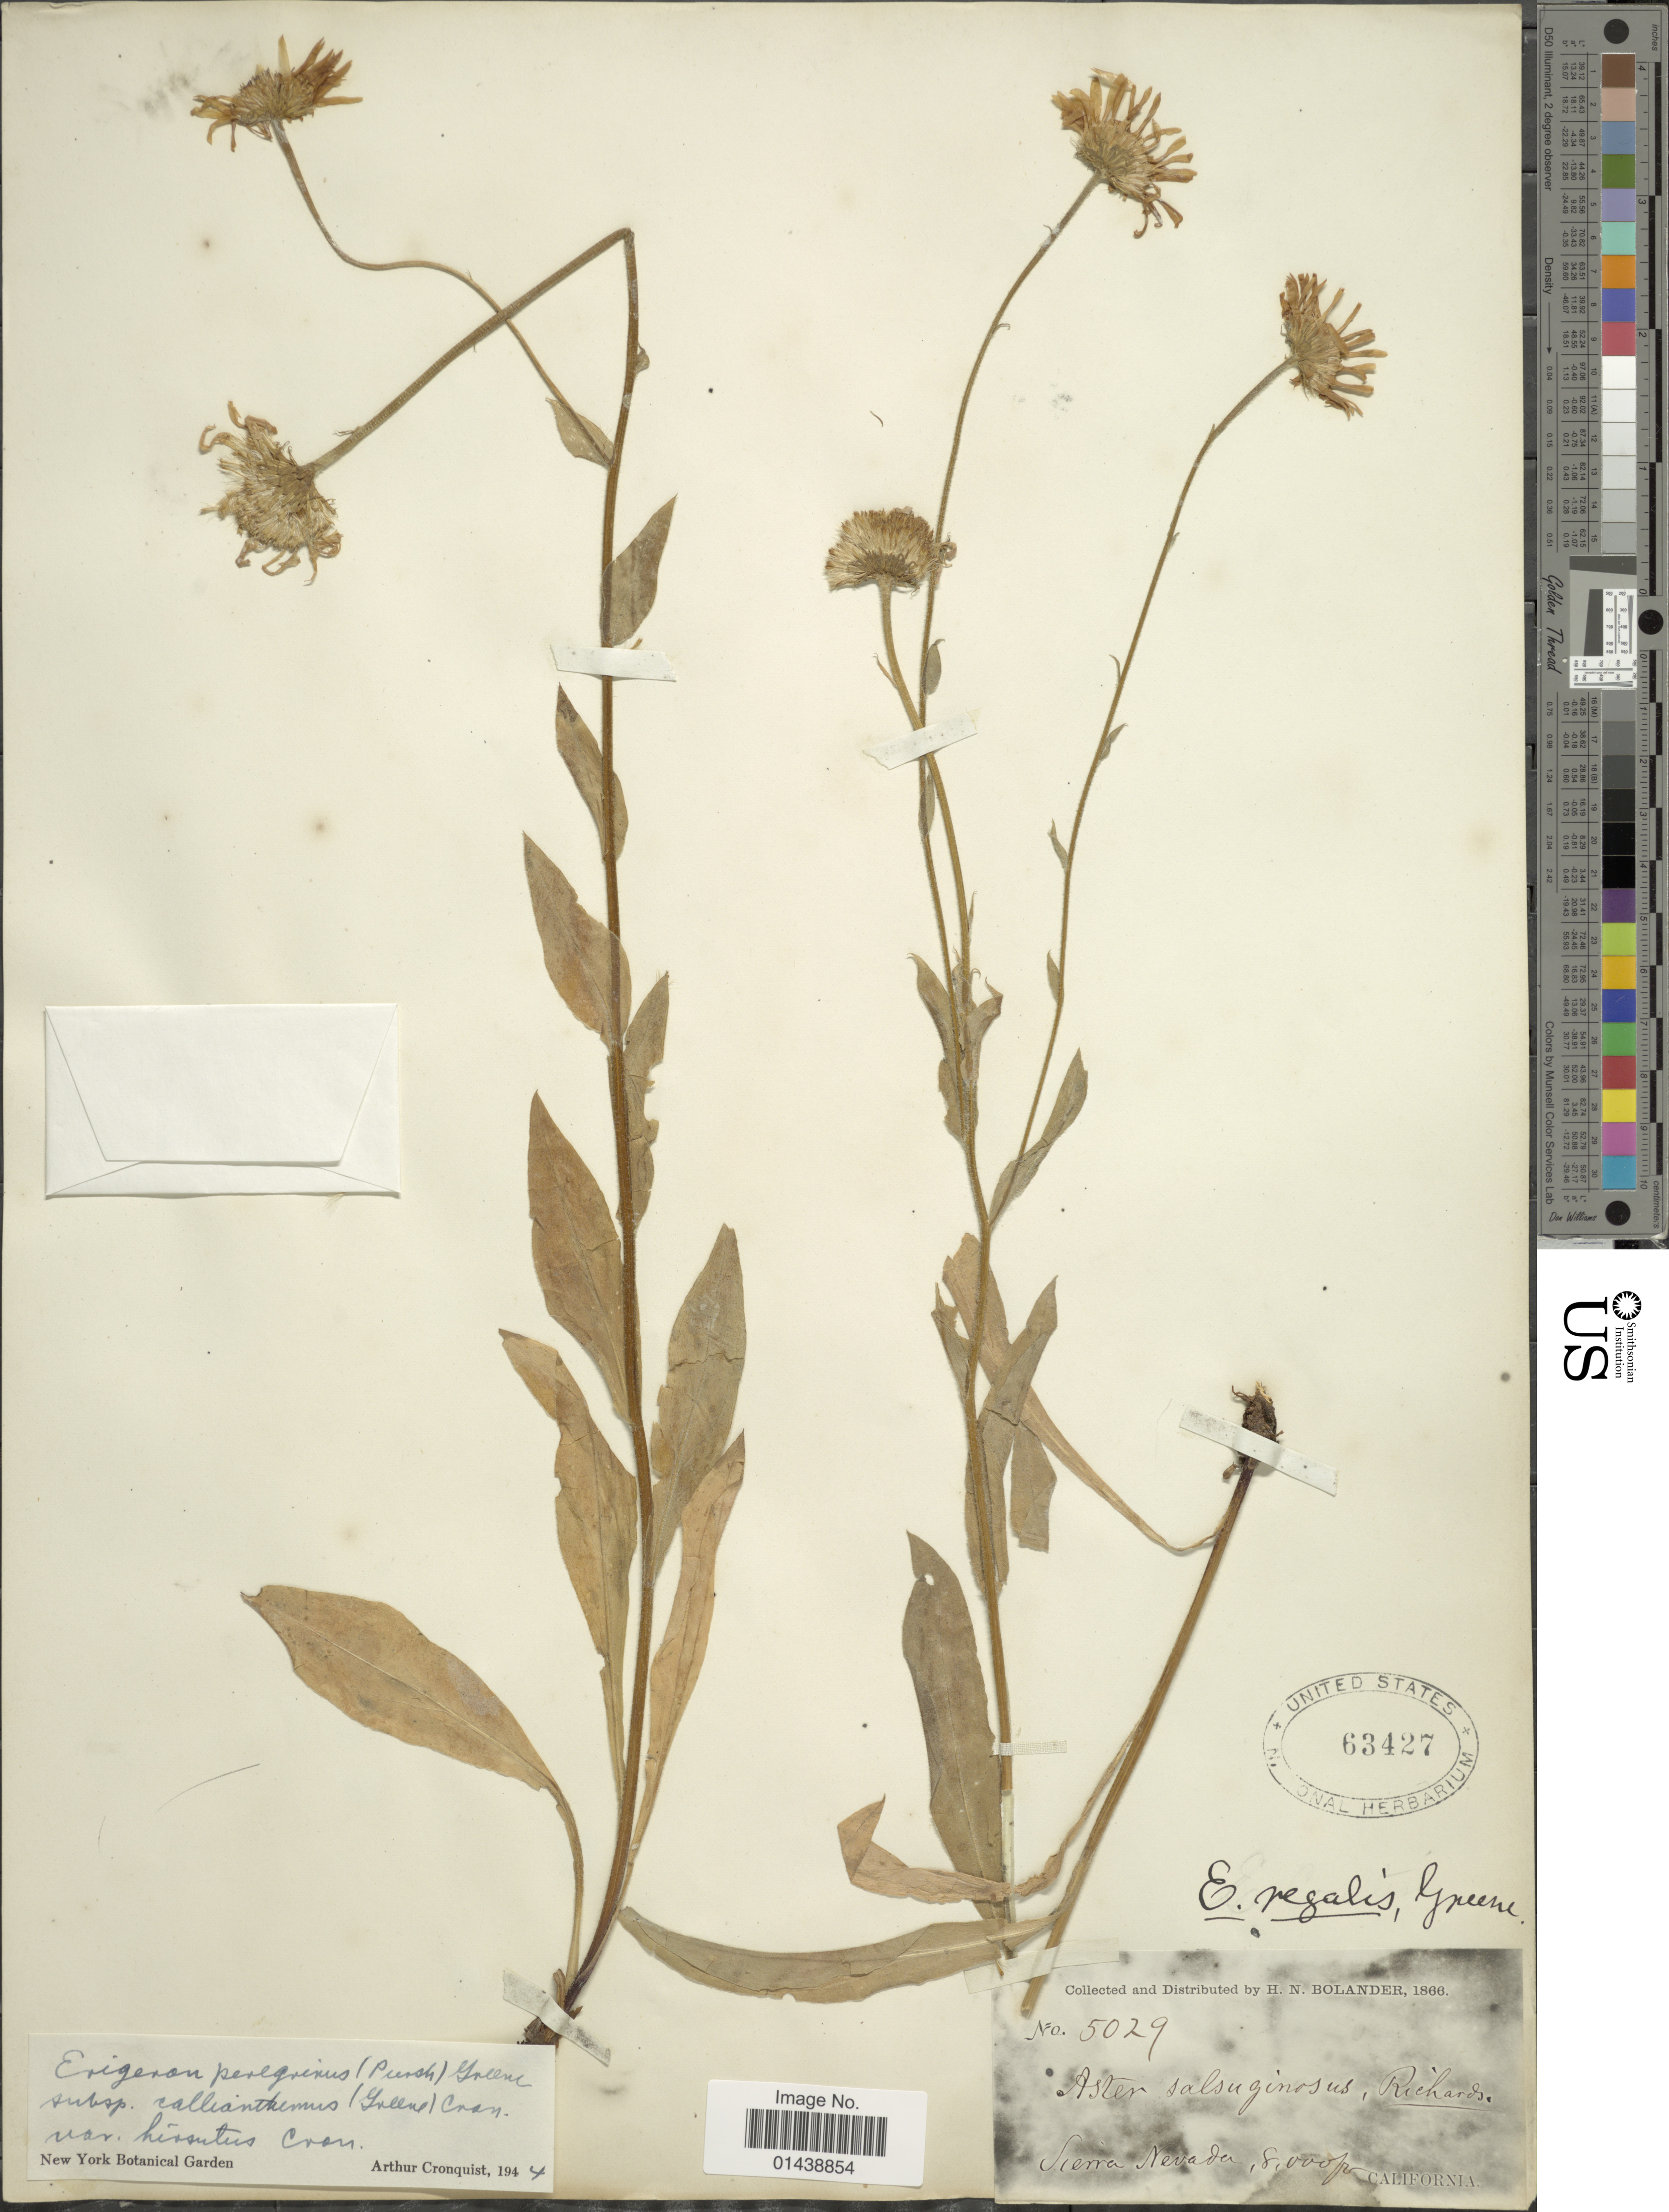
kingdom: Plantae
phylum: Tracheophyta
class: Magnoliopsida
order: Asterales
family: Asteraceae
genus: Erigeron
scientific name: Erigeron peregrinus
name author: (Banks ex Pursh) Greene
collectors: H. Bolander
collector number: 5029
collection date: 1866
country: United States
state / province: California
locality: Sierra Nevada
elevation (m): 2438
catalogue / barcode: US 63427